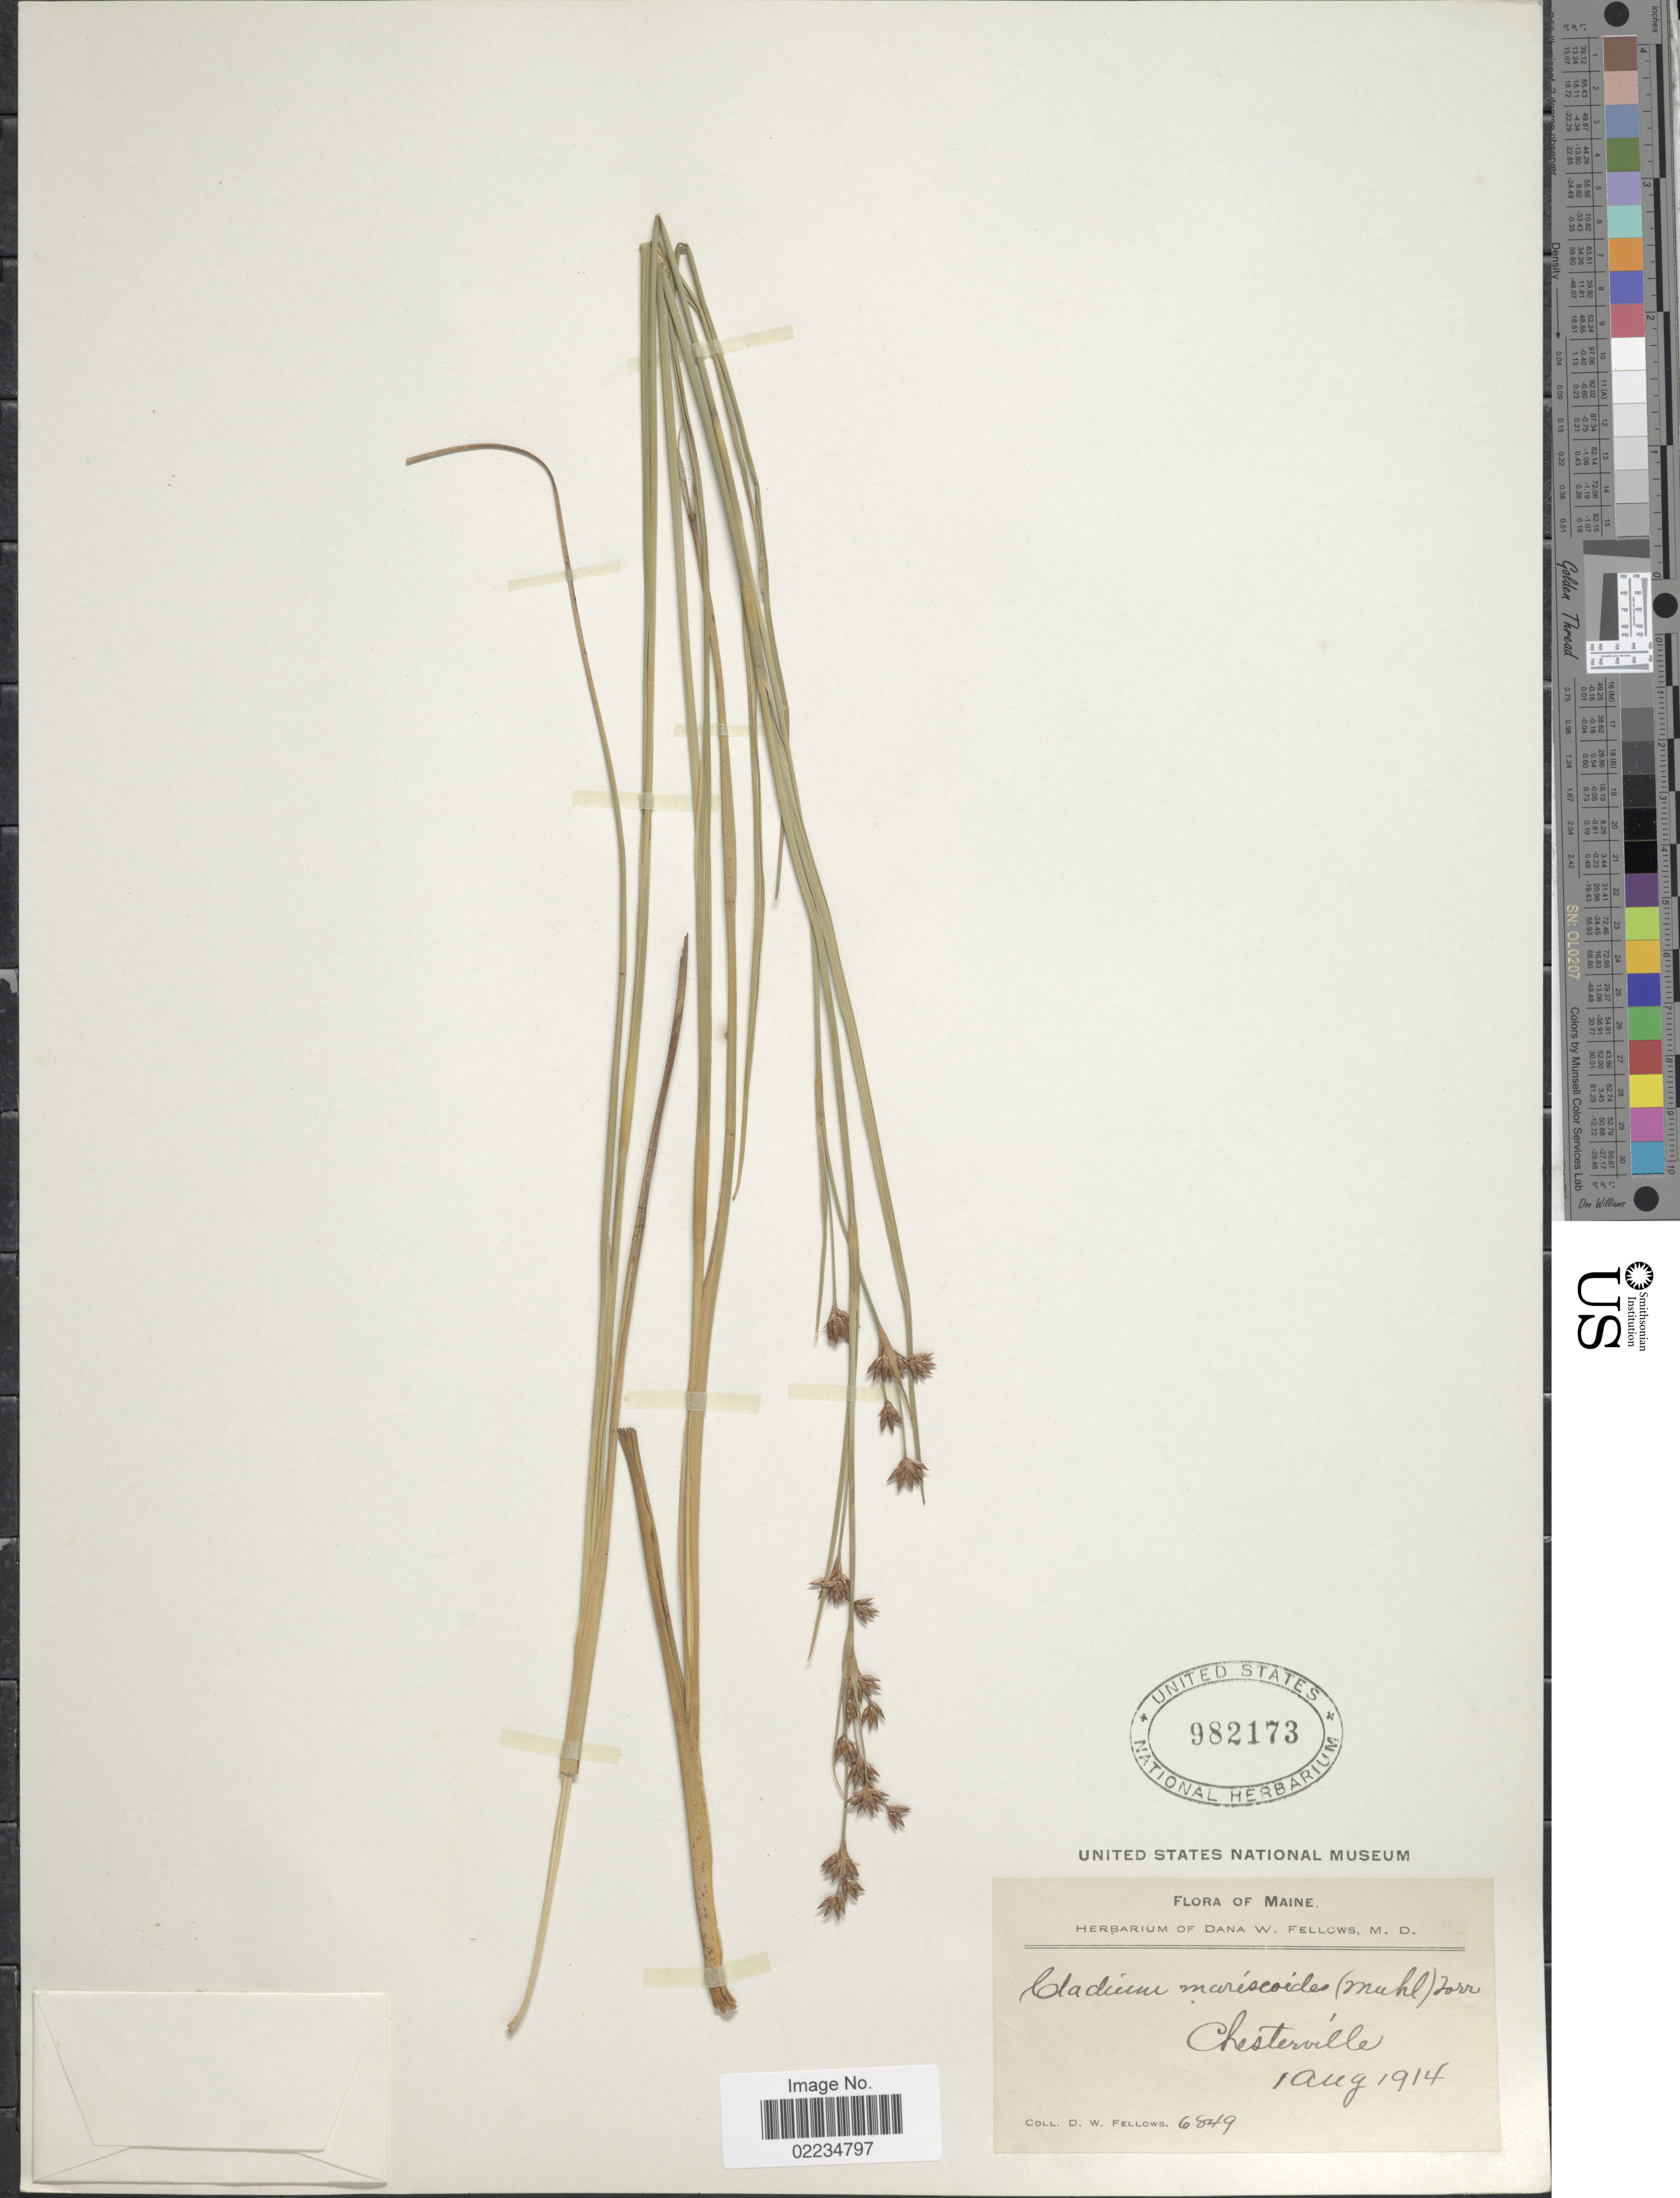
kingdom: Plantae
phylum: Tracheophyta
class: Liliopsida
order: Poales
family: Cyperaceae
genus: Cladium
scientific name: Cladium mariscoides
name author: (Muhl.) Torr.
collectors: D. W. Fellows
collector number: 6849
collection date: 1914-08-01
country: United States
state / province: Maine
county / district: Franklin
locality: Chesterville, Maine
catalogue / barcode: US 982173